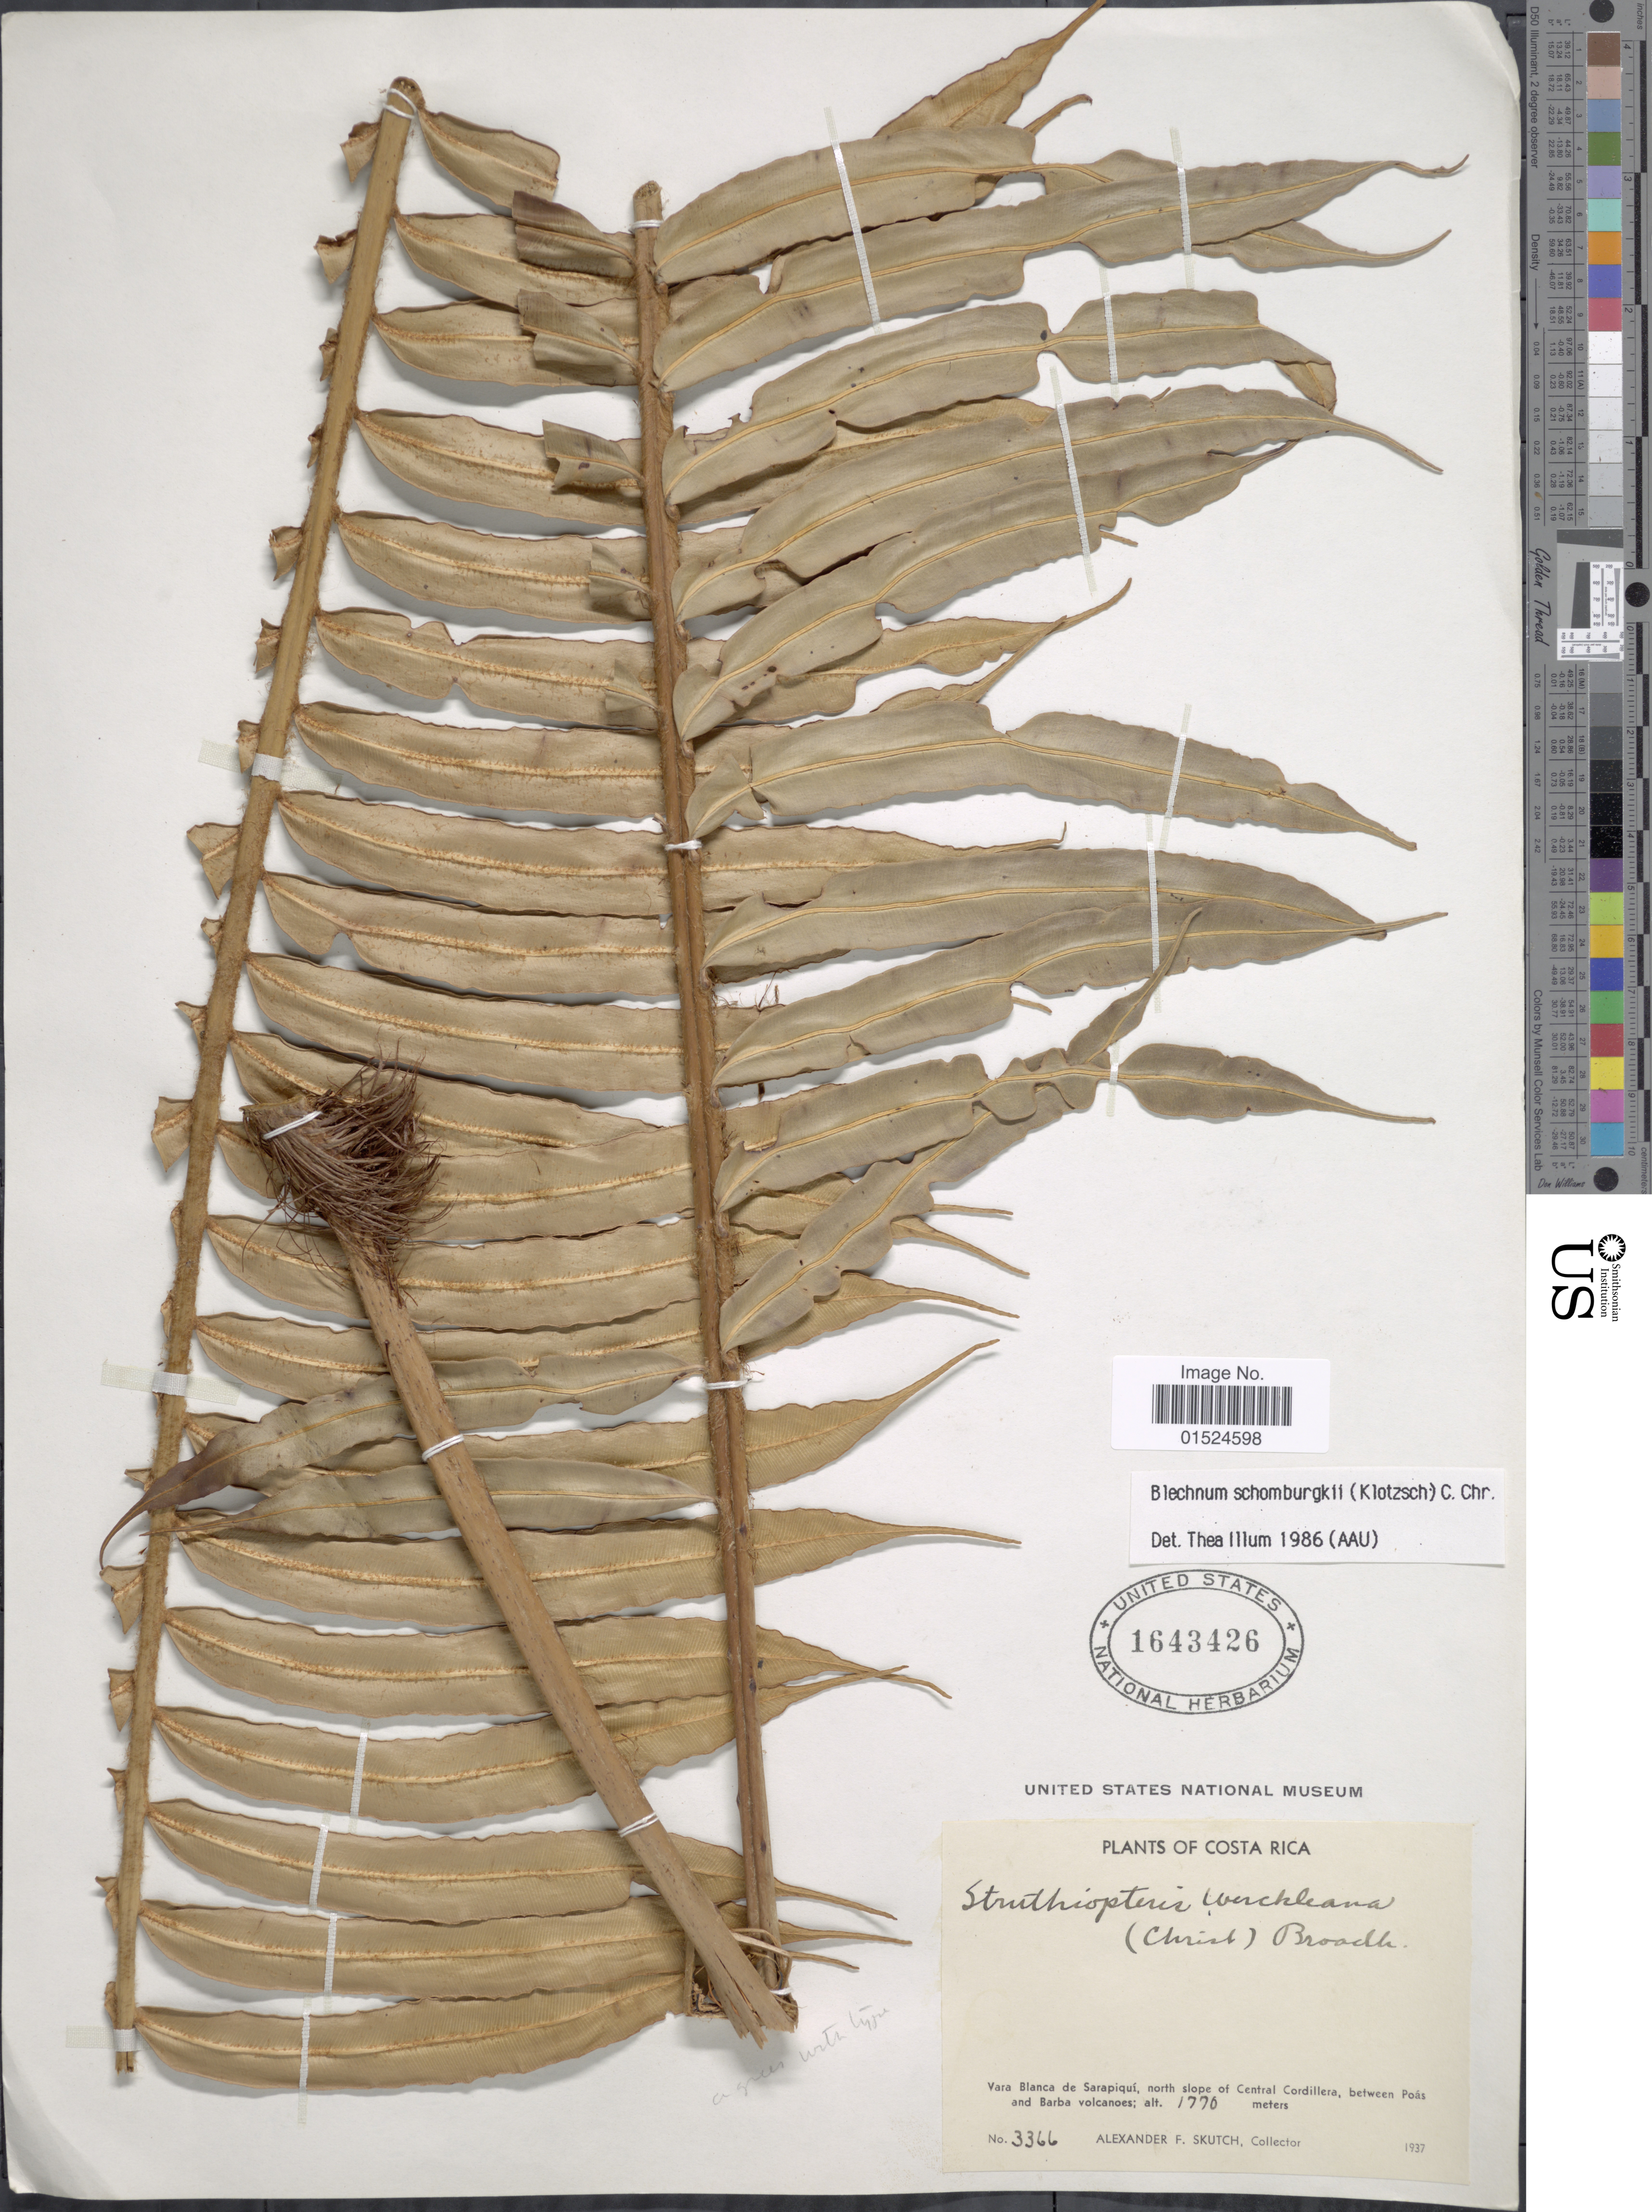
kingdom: Plantae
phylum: Tracheophyta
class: Polypodiopsida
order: Polypodiales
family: Blechnaceae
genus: Blechnum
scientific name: Blechnum werckleanum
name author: (Christ) C. Chr.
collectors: A. F. Skutch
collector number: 3366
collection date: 1937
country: Costa Rica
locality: Vara Blanca de Sarapiquí, north slope of Central Cordillera, between Poás and Barba volcanoes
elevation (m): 1770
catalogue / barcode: US 1643426